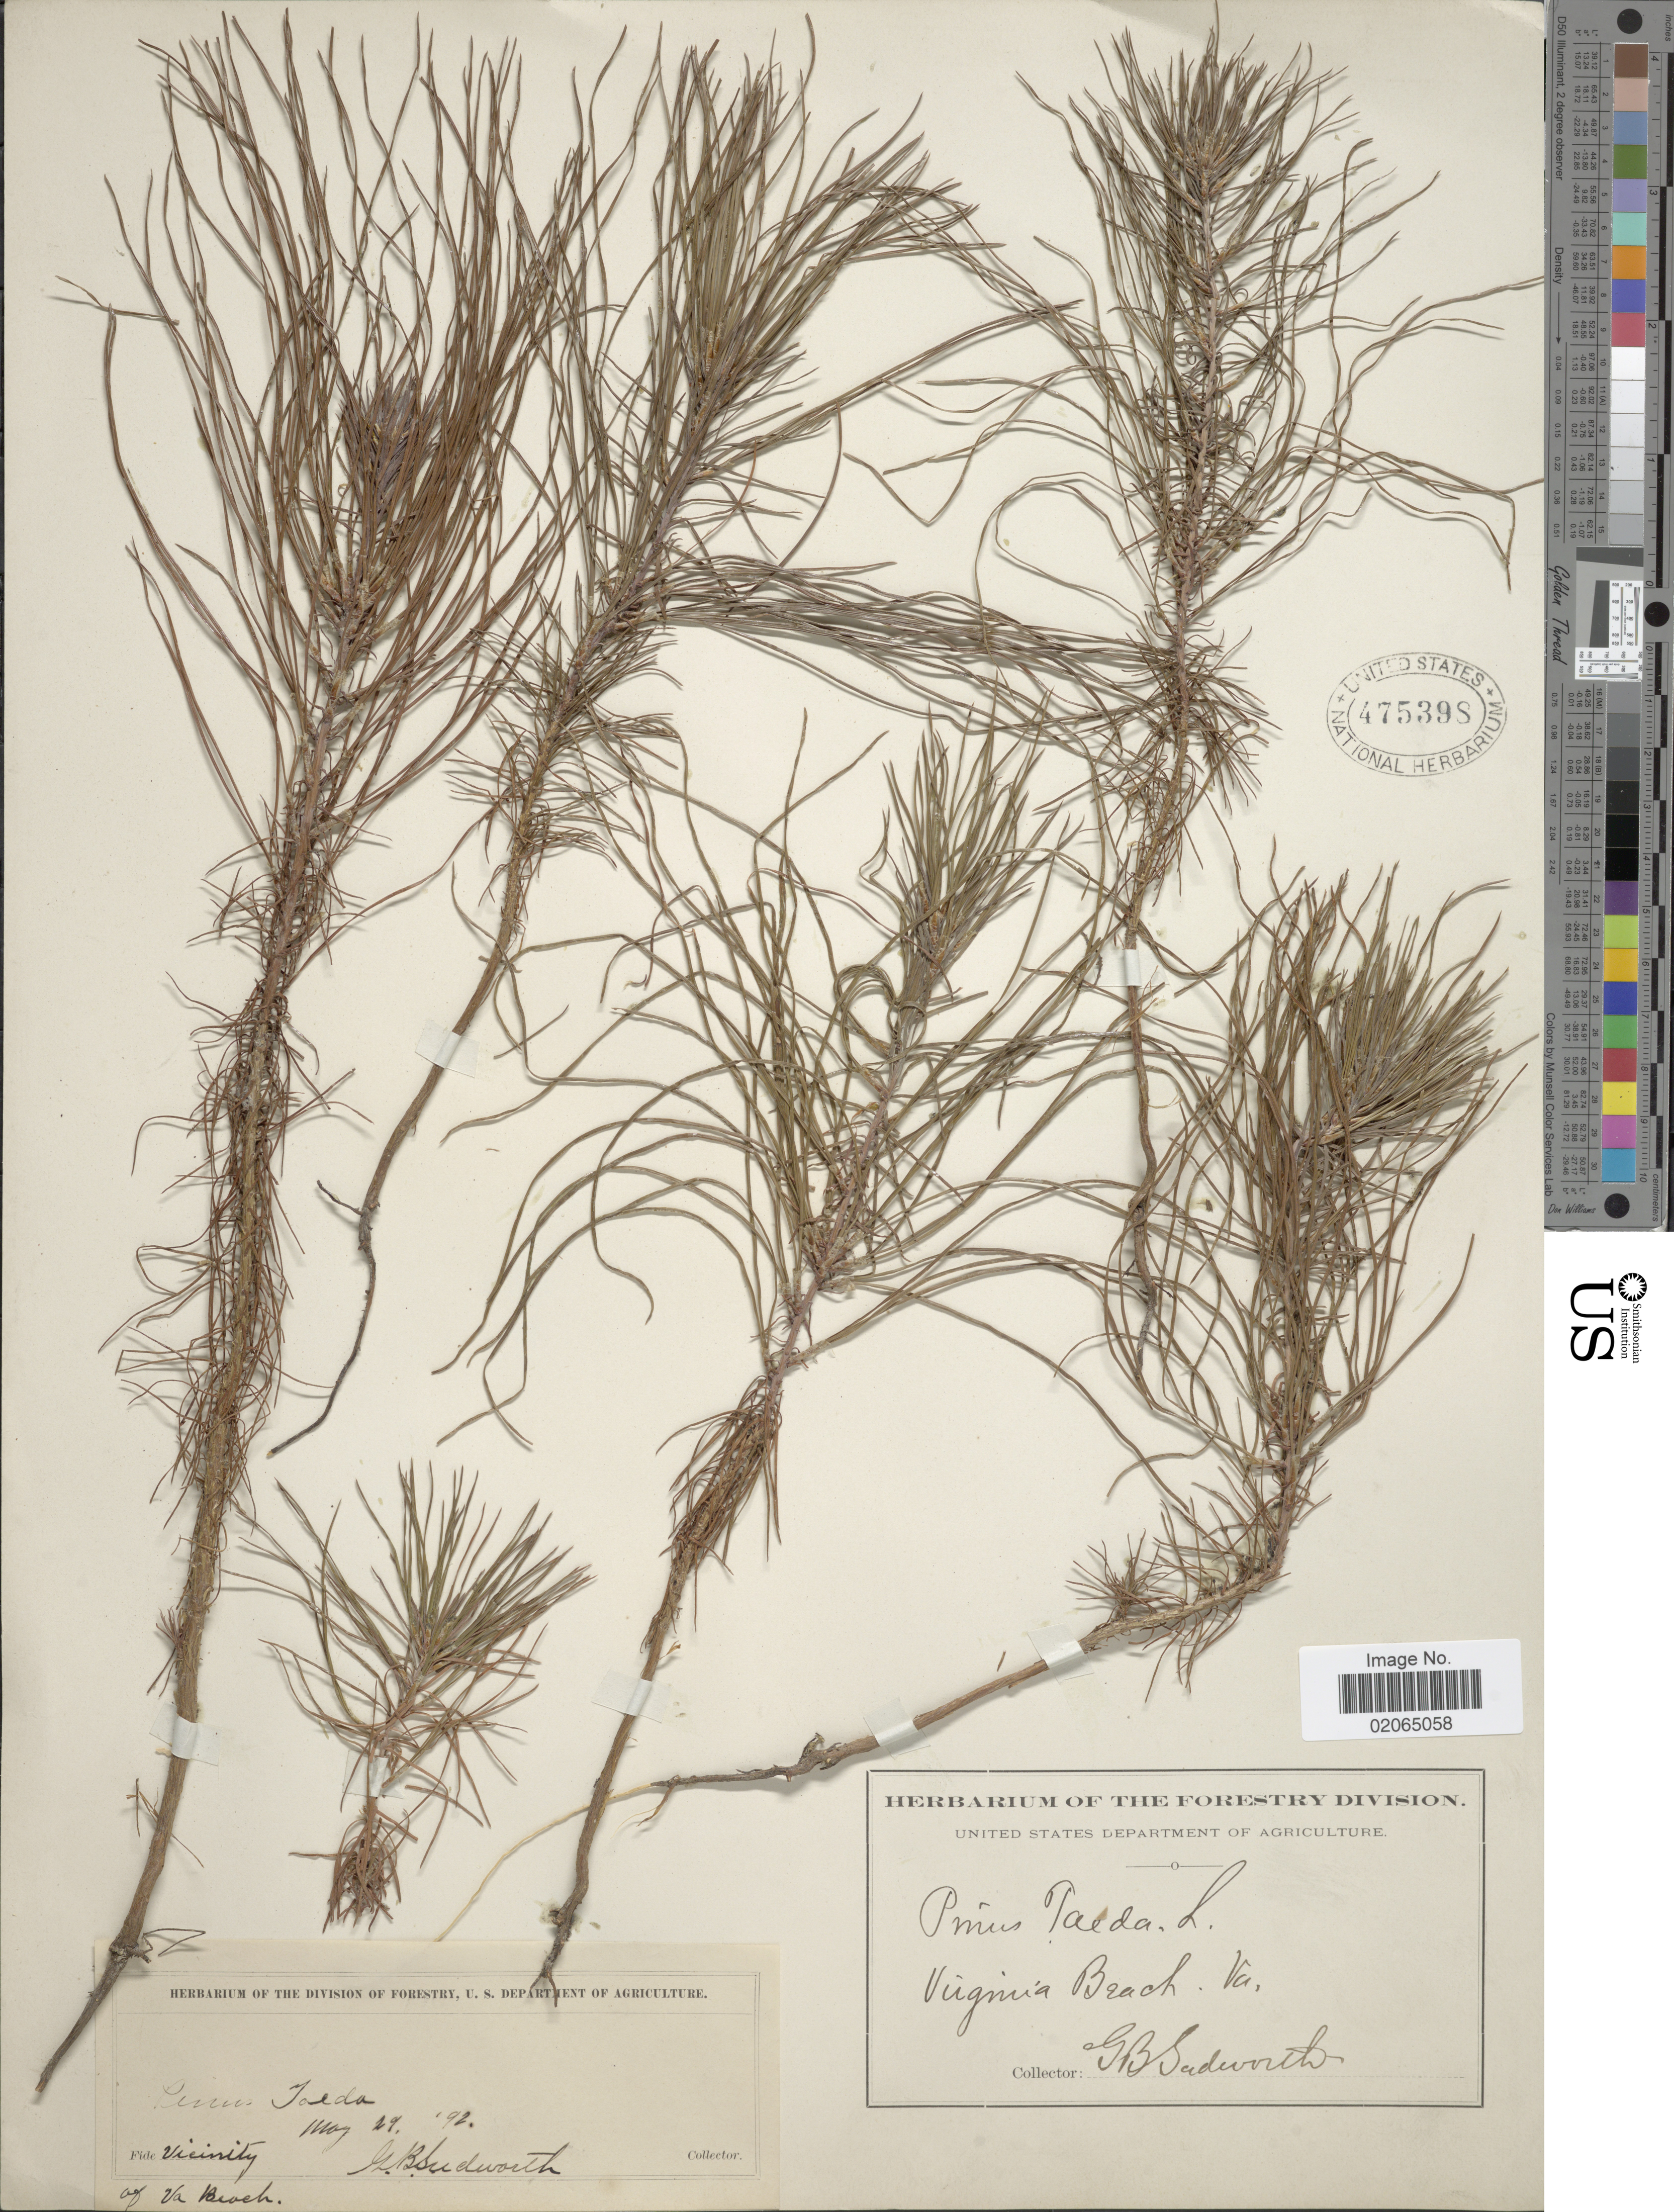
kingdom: Plantae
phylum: Tracheophyta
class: Pinopsida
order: Pinales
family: Pinaceae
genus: Pinus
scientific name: Pinus taeda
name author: L.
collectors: G. B. Sudworth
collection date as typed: Transcribed d/m/y: 29/5/92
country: United States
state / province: Virginia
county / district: City of Virginia Beach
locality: Vicinity of Virginia Beach.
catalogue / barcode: US 475398